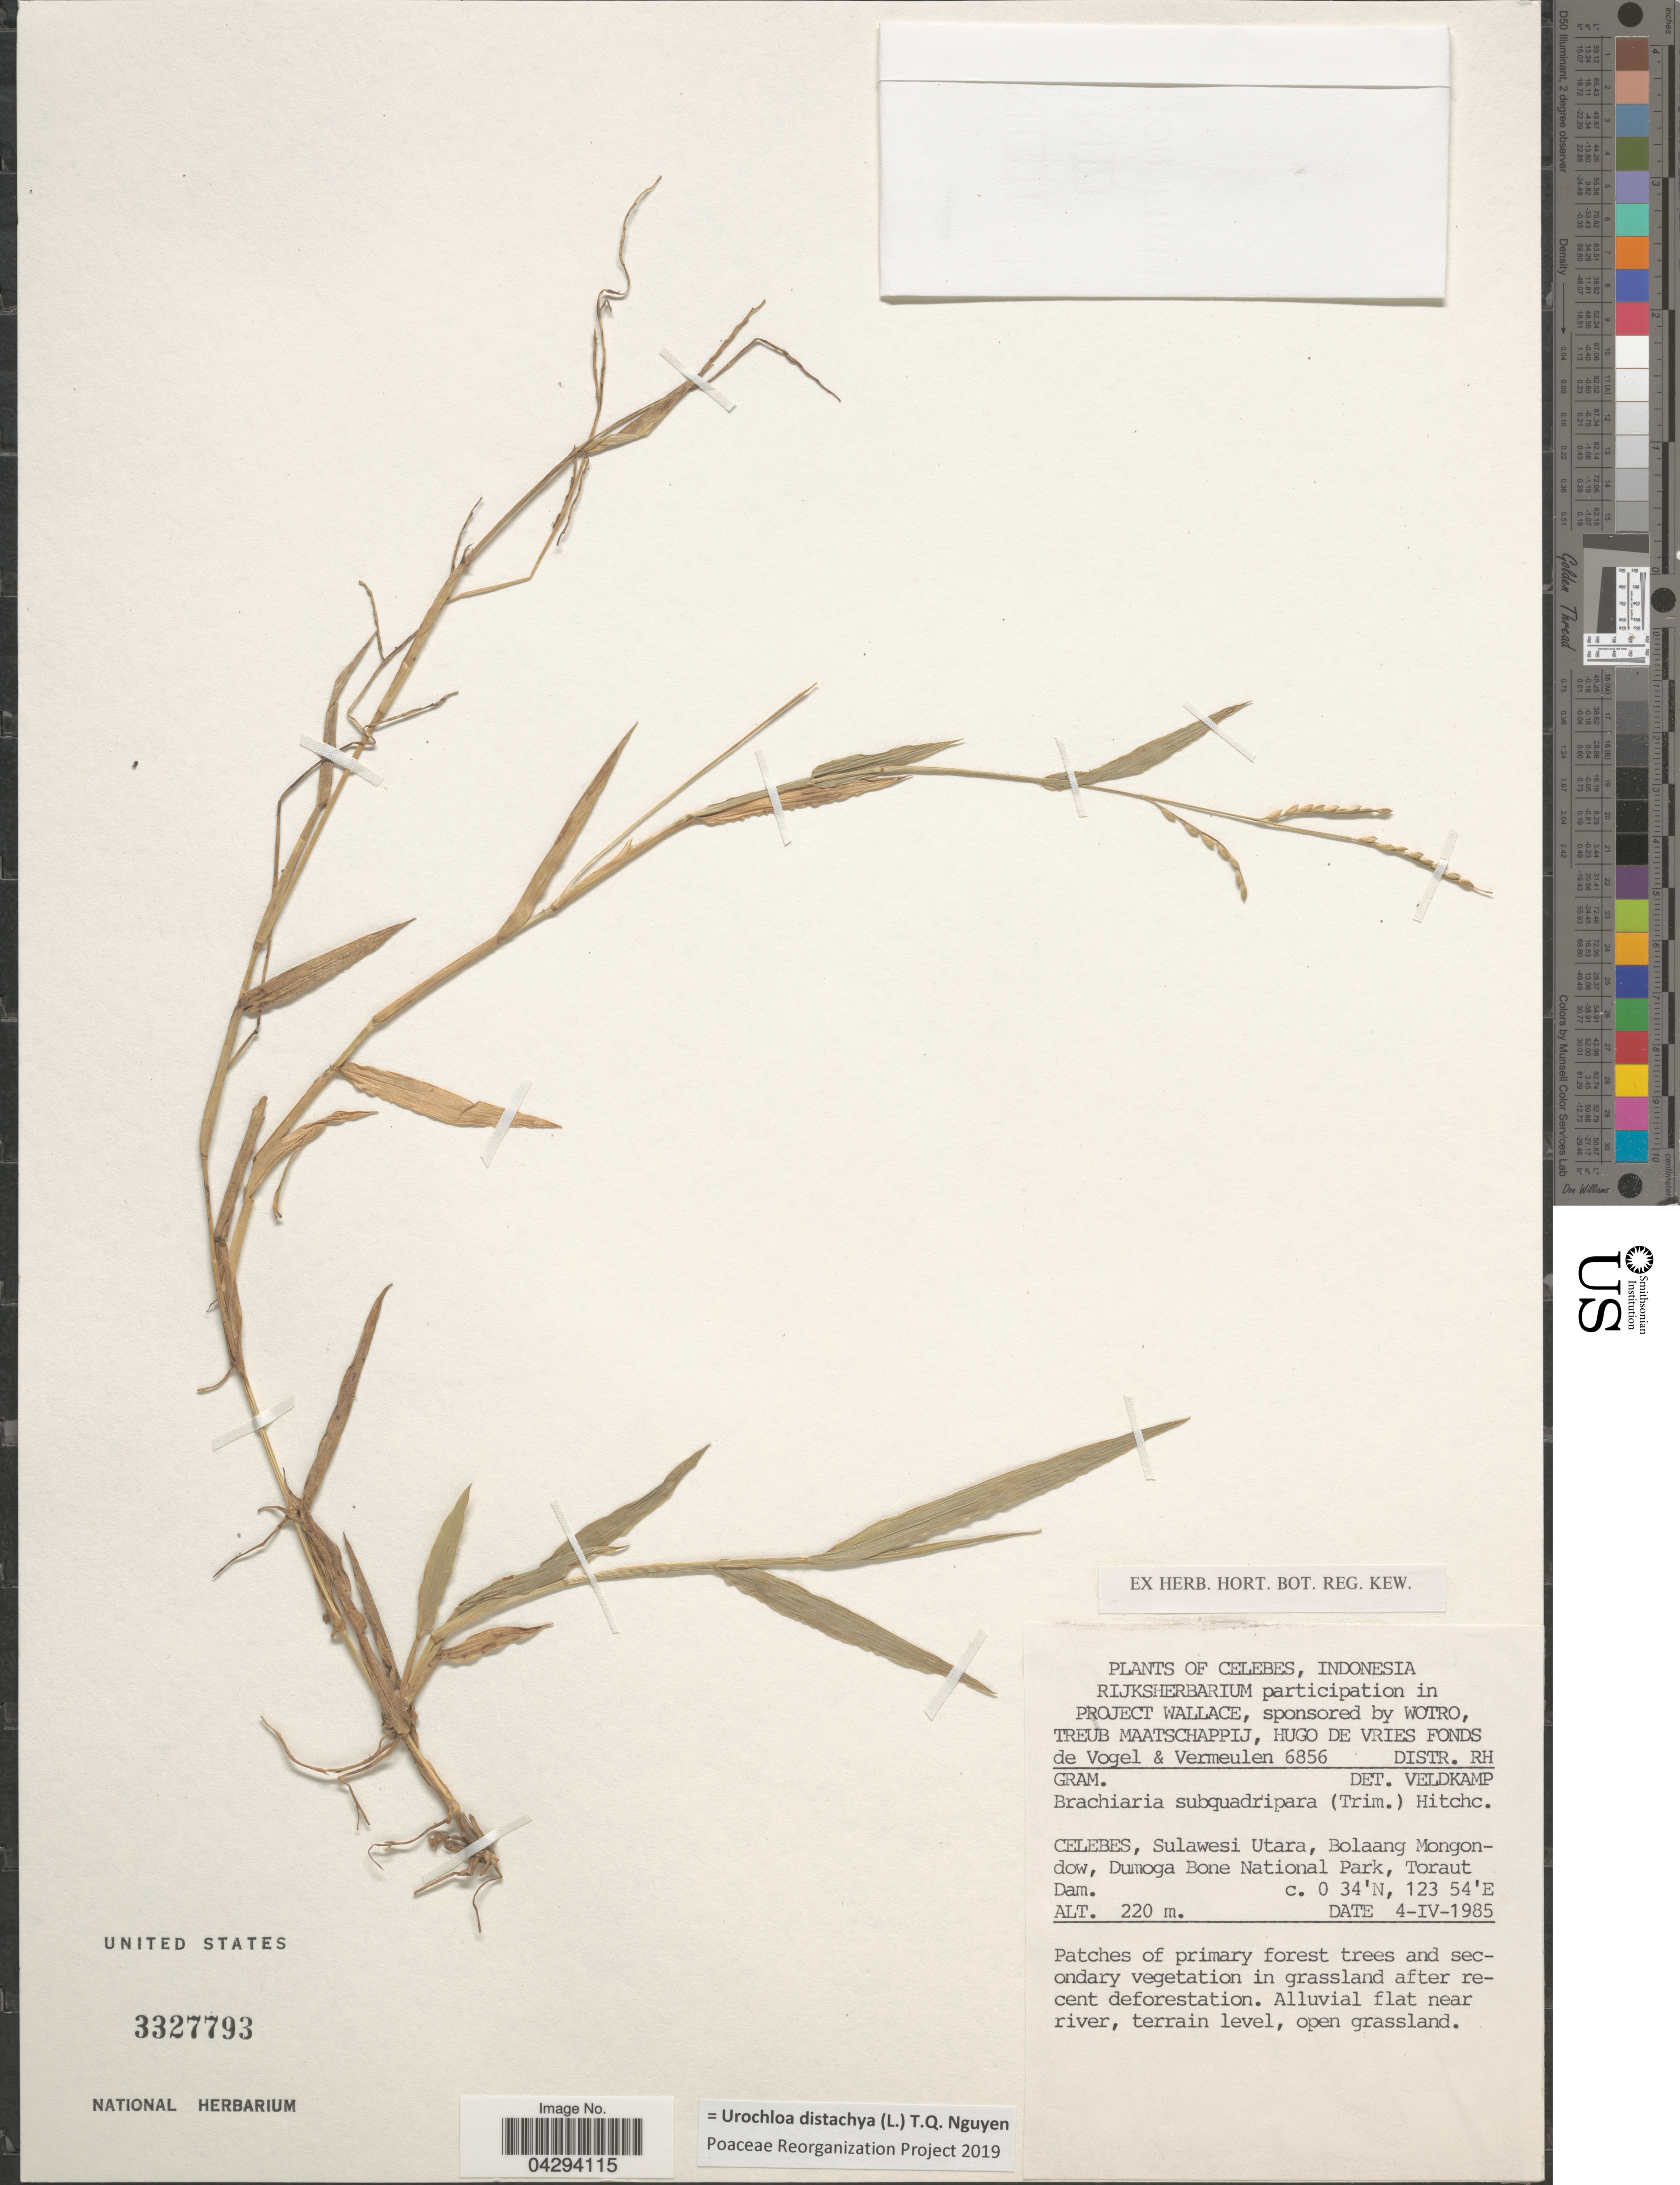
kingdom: Plantae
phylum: Tracheophyta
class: Liliopsida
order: Poales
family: Poaceae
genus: Urochloa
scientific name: Urochloa distachya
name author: (L.) T.Q. Nguyen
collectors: De Vogel & Vermeulen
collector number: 6856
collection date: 1985-04-04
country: Indonesia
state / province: Sulawesi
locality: Celebes, Sulawesi Utara, Bolaang Mongondow, Dumoga Bone National Park, Toraut Dam.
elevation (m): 220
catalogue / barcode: US 3327793